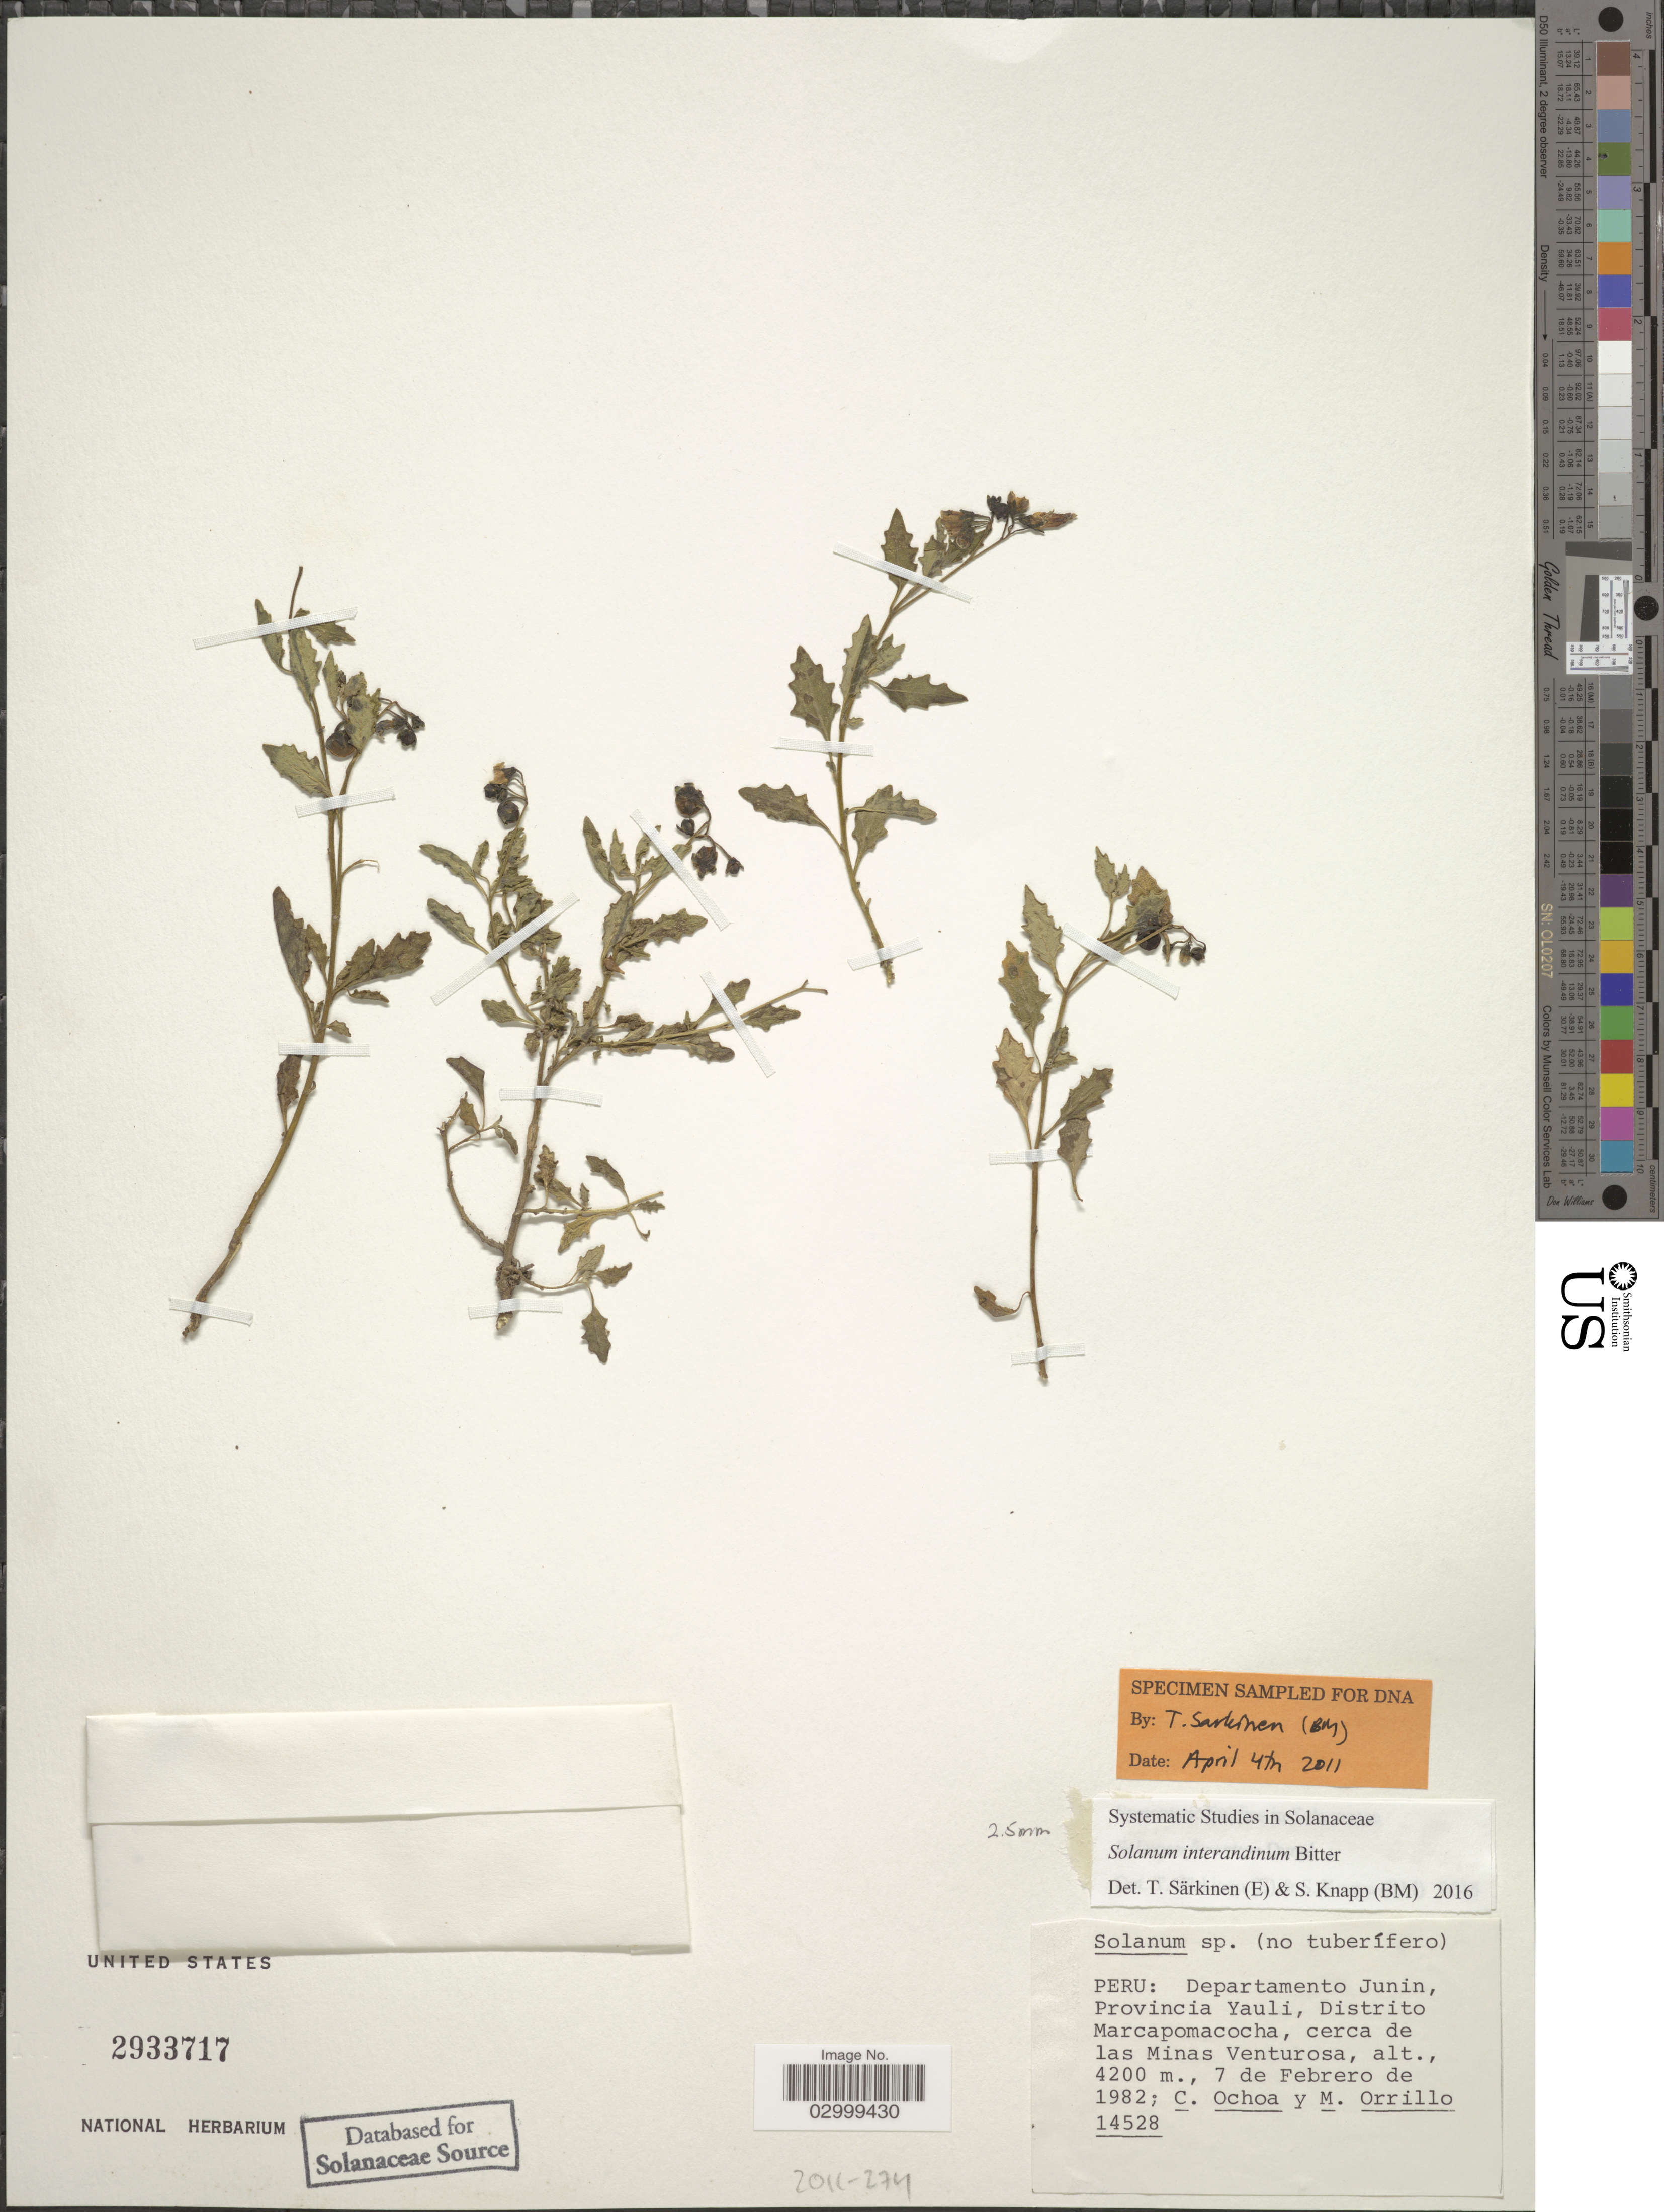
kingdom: Plantae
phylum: Tracheophyta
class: Magnoliopsida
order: Solanales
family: Solanaceae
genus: Solanum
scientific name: Solanum interandinum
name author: Bitter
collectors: C. Ochoa & M. Morillo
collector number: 14528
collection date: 1982-02-07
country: Peru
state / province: Junín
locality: Departamento Junin, Provincia Yauli, Distrito Marcapomacocha, cerca de las Minas Venturosa.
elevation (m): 4200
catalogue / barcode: US 2933717